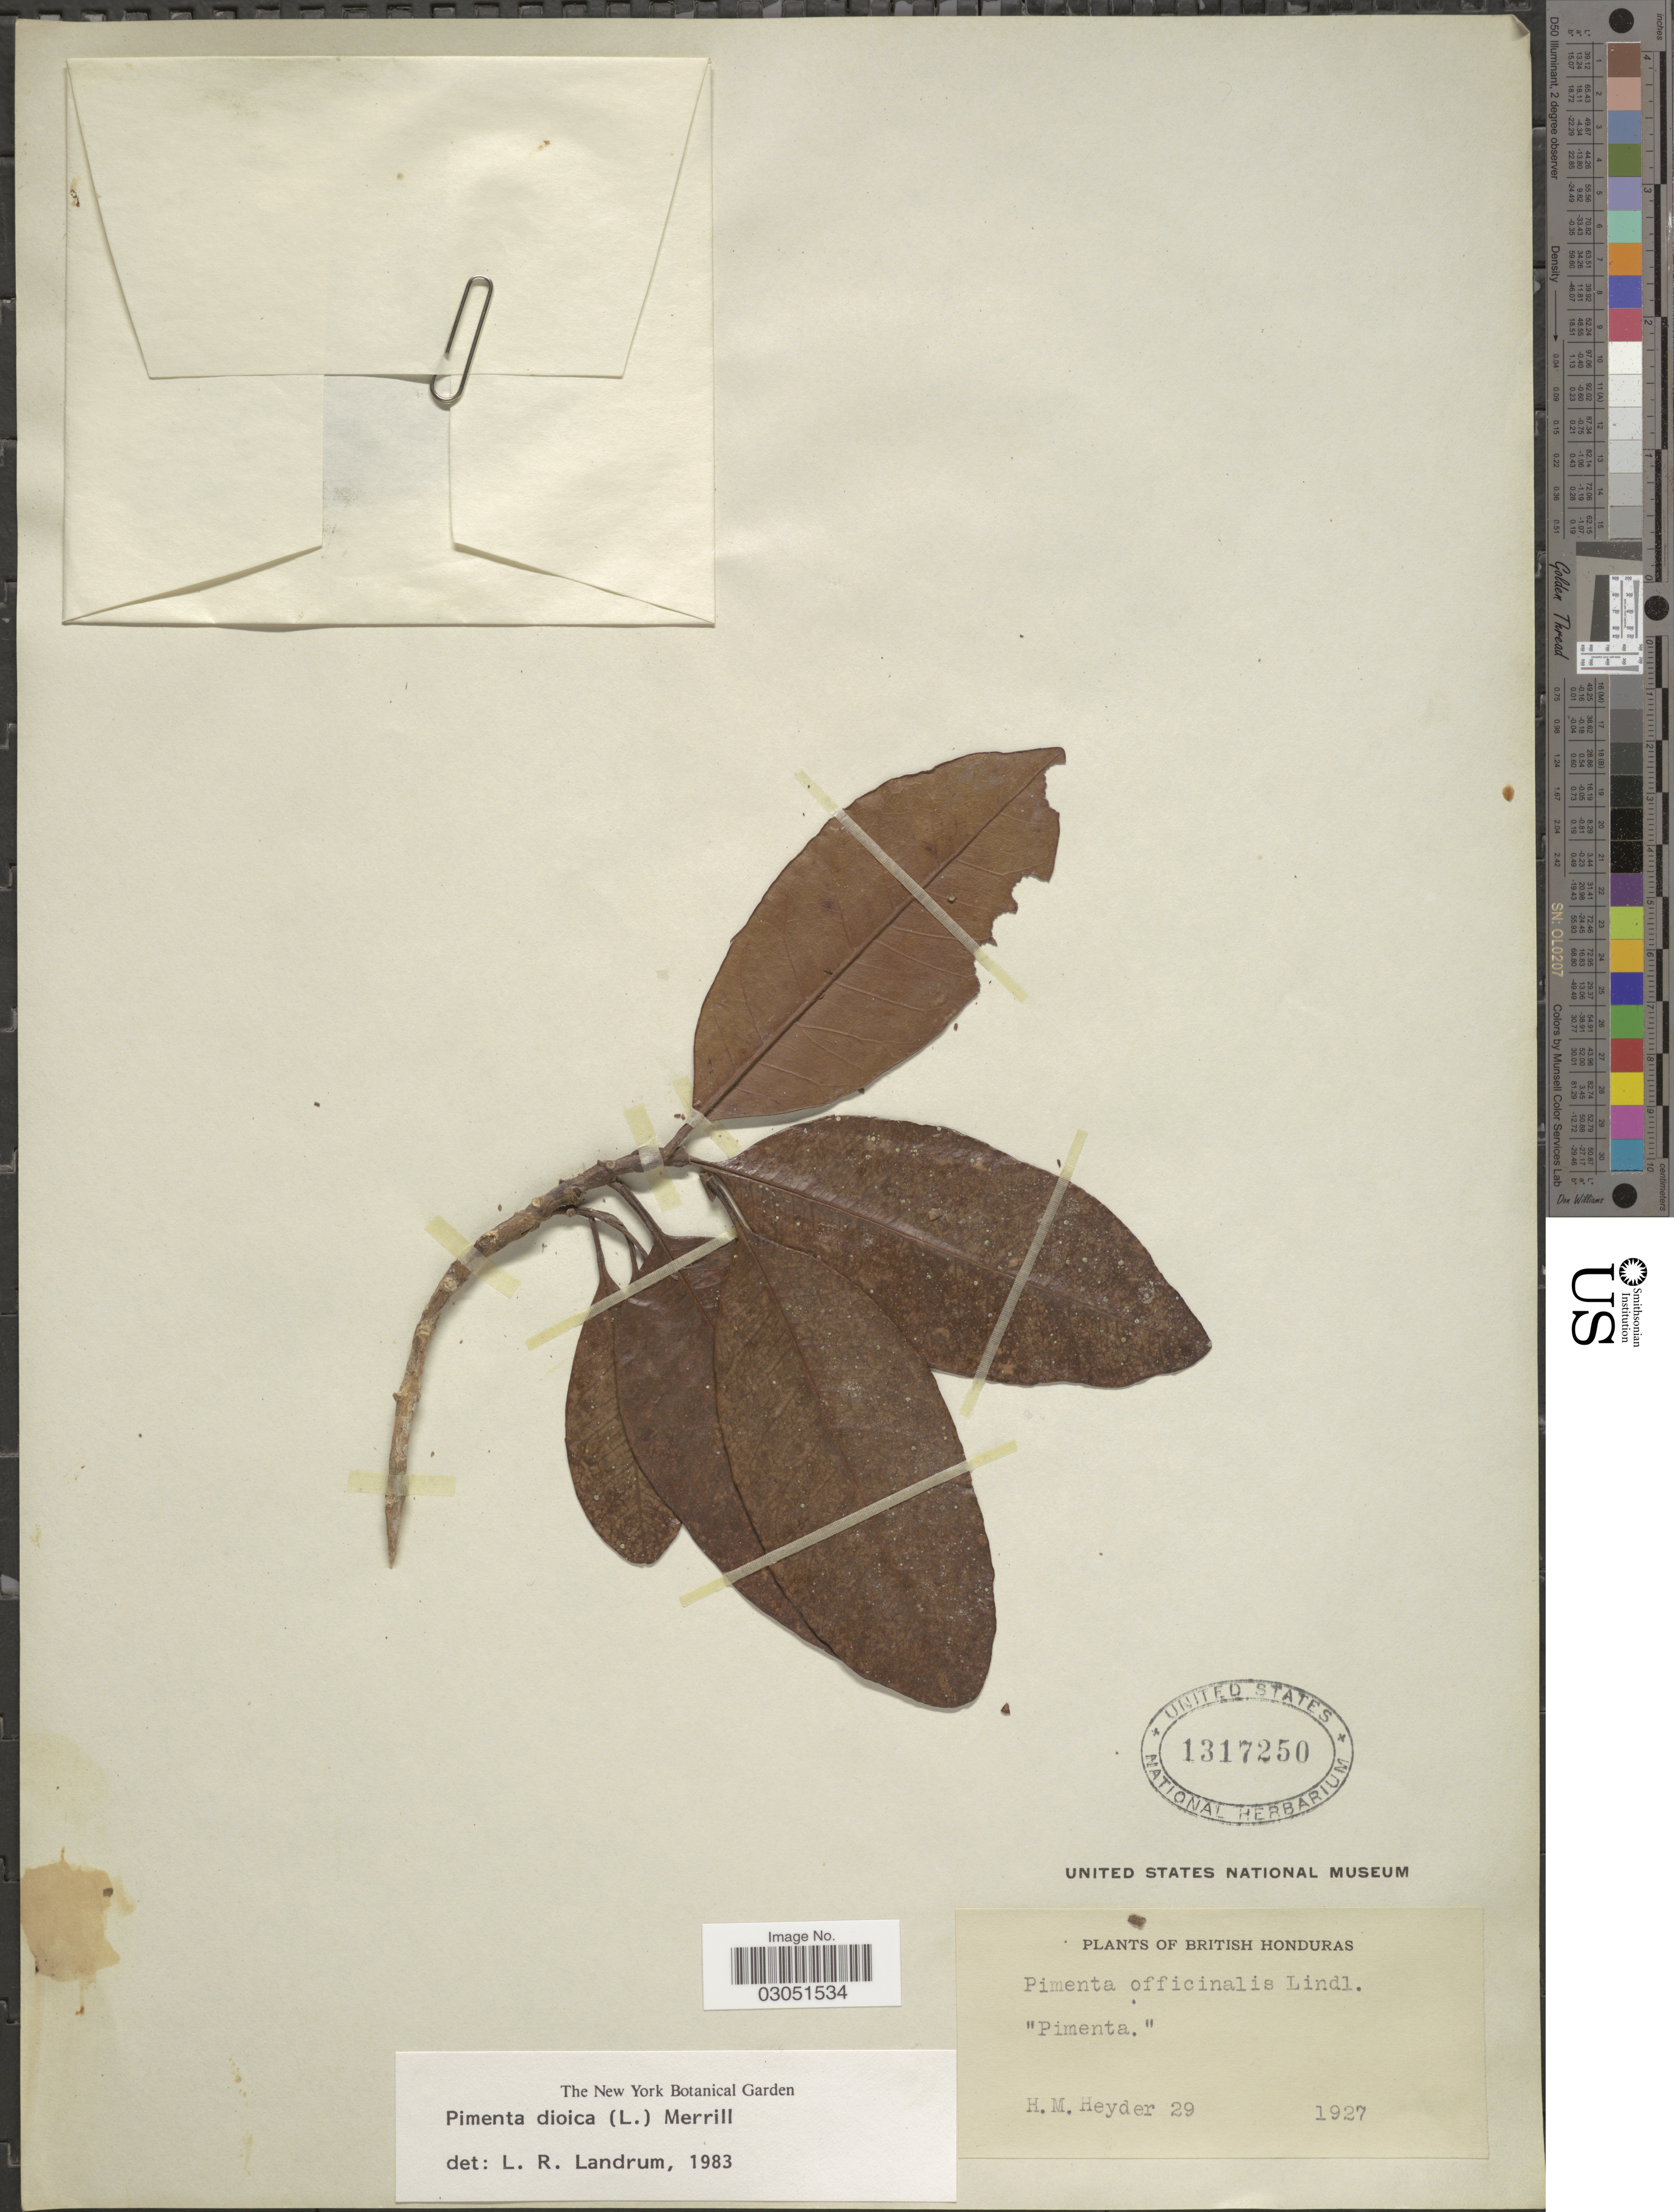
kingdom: Plantae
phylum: Tracheophyta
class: Magnoliopsida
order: Myrtales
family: Myrtaceae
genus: Pimenta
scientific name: Pimenta dioica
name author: (L.) Merr.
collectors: H. Heyder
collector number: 29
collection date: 1927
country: Belize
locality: Pimenta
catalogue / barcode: US 1317250